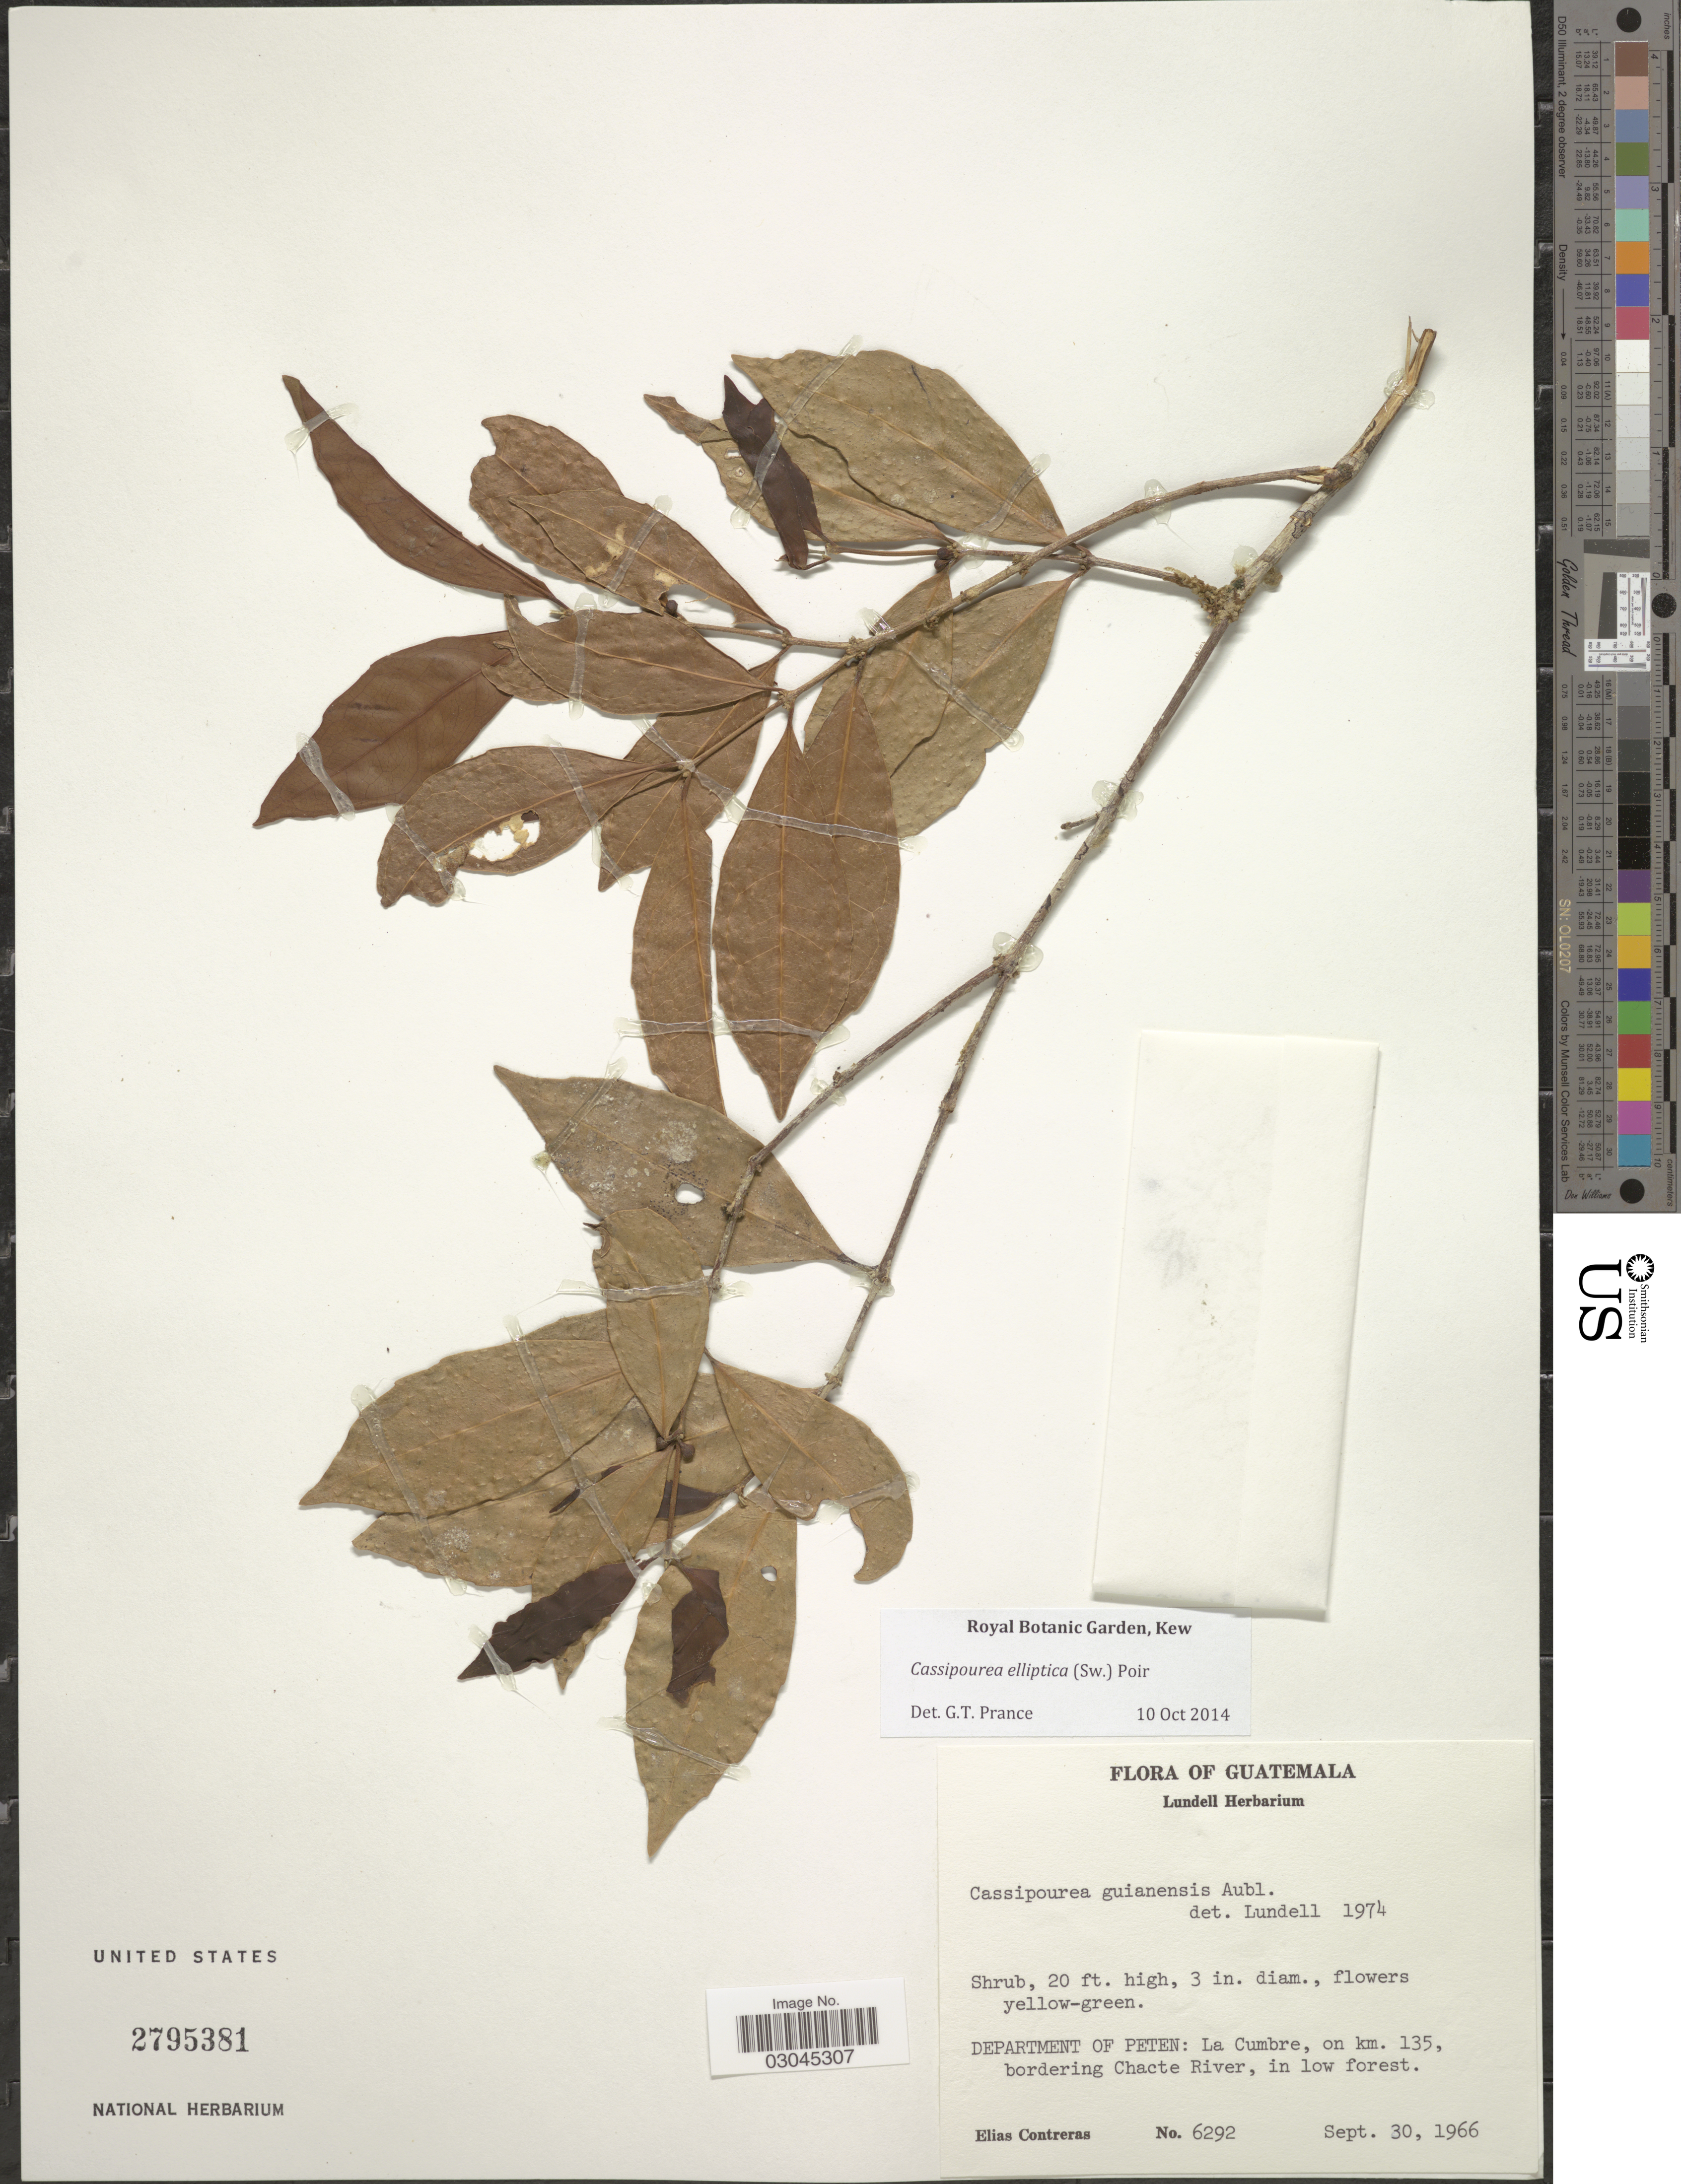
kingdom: Plantae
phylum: Tracheophyta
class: Magnoliopsida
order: Malpighiales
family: Rhizophoraceae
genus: Cassipourea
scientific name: Cassipourea elliptica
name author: (Sw.) Poir.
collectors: E. Contreras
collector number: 6292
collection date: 1966-09-30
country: Guatemala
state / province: El Petén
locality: Department of Peten: La Cumbre, on km. 135, bordering Chacte River.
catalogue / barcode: US 2795381